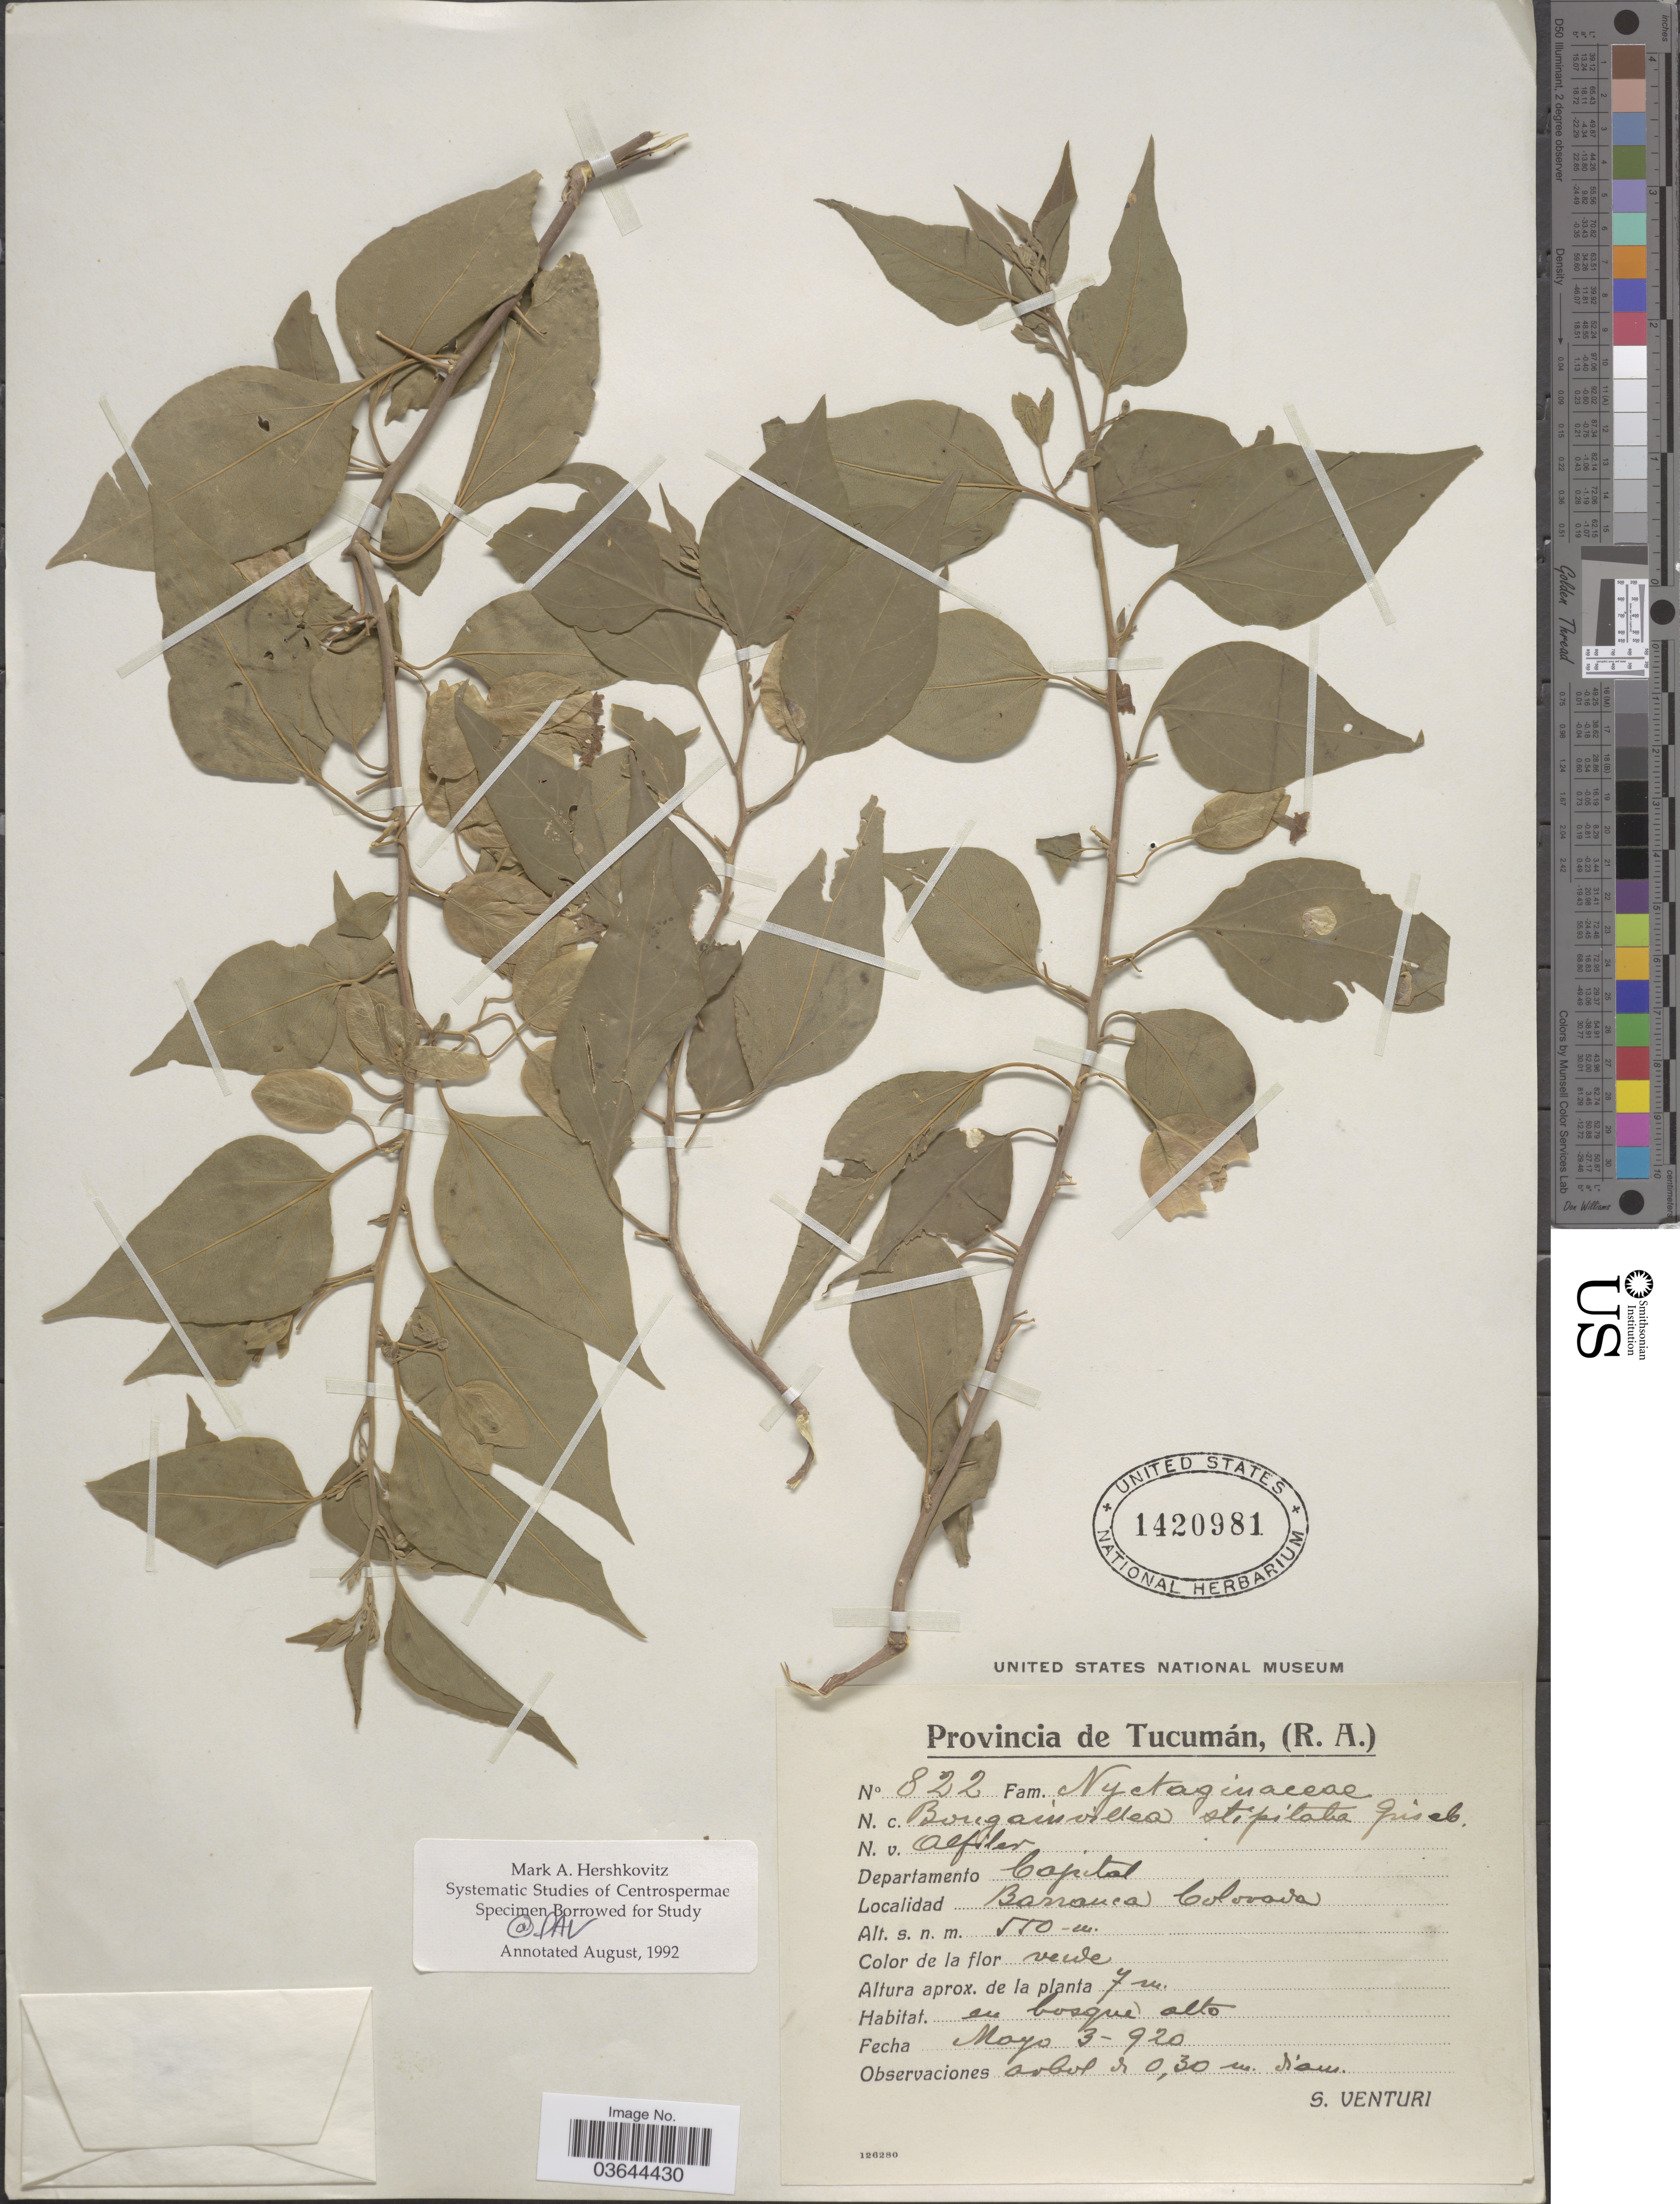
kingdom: Plantae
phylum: Tracheophyta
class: Magnoliopsida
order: Caryophyllales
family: Nyctaginaceae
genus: Bougainvillea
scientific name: Bougainvillea stipitata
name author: Griseb.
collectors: S. Venturi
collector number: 822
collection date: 1920-05-03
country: Argentina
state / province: Tucuman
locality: Departamento Capital. Barranca Colorada.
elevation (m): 550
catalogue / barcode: US 1420981